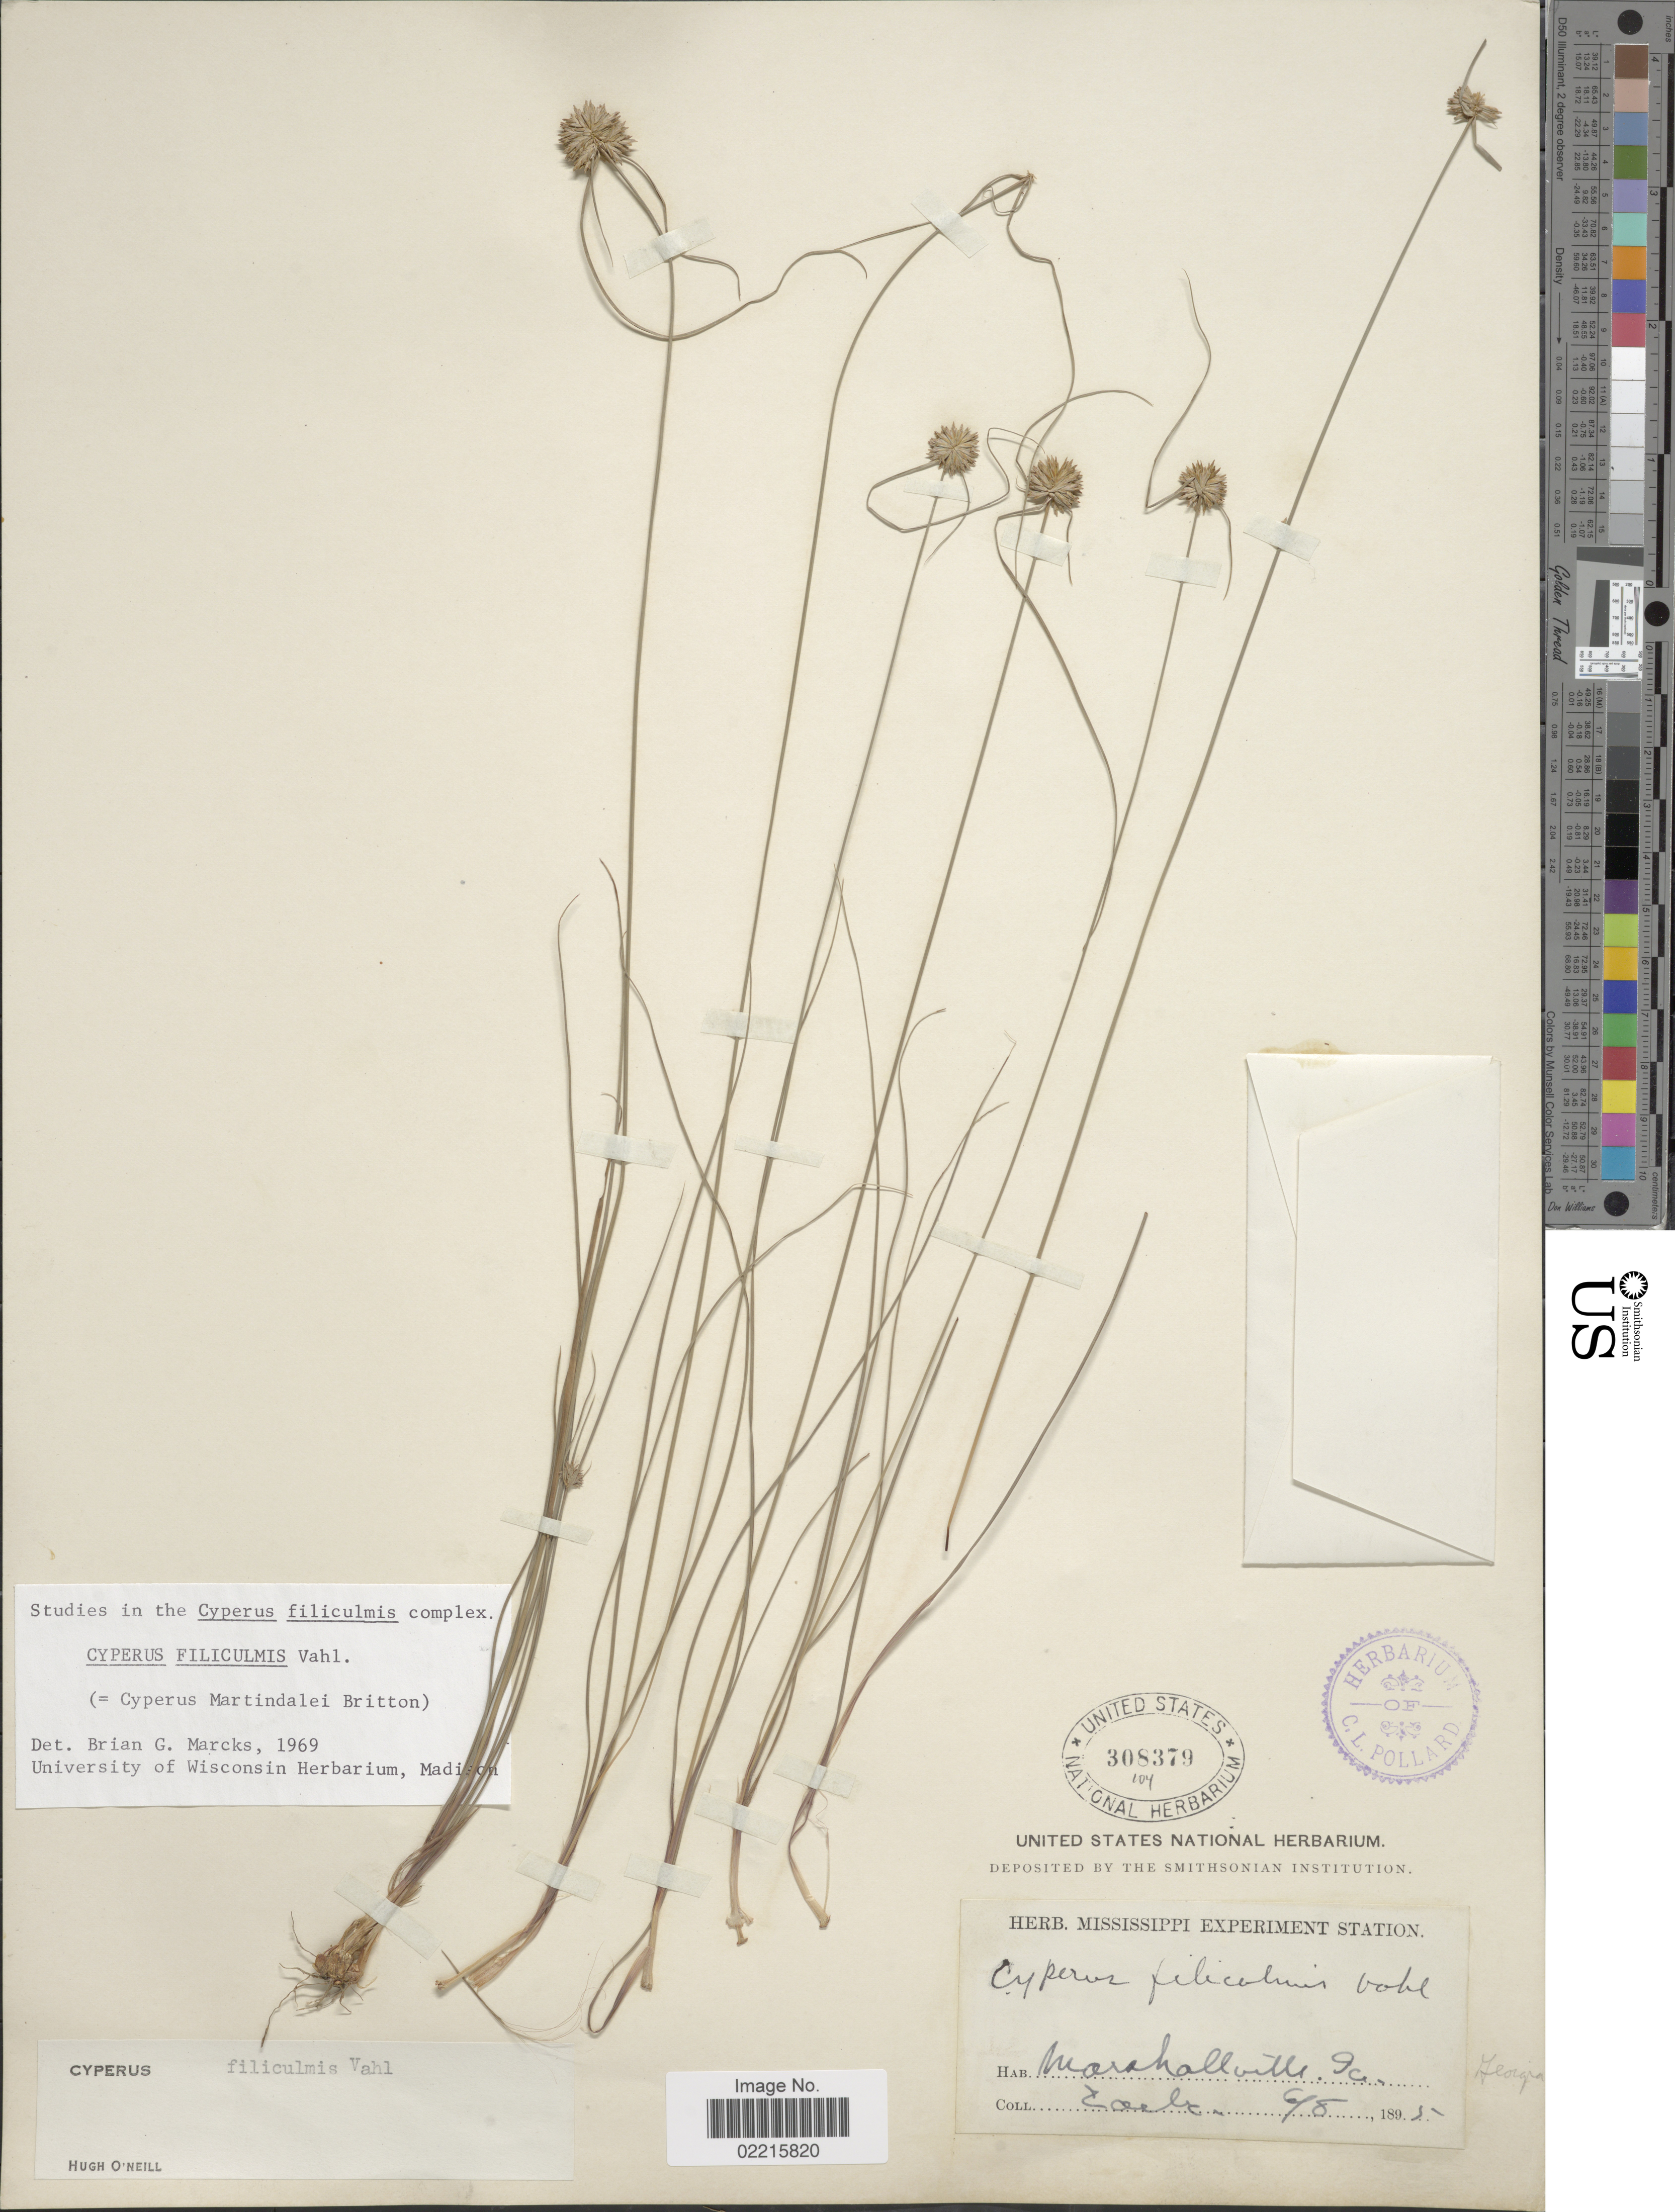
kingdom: Plantae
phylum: Tracheophyta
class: Liliopsida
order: Poales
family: Cyperaceae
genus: Cyperus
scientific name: Cyperus filiculmis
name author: Vahl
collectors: -. Earle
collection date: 1895-06-08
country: United States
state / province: Georgia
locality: Marshallville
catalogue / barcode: US 308379